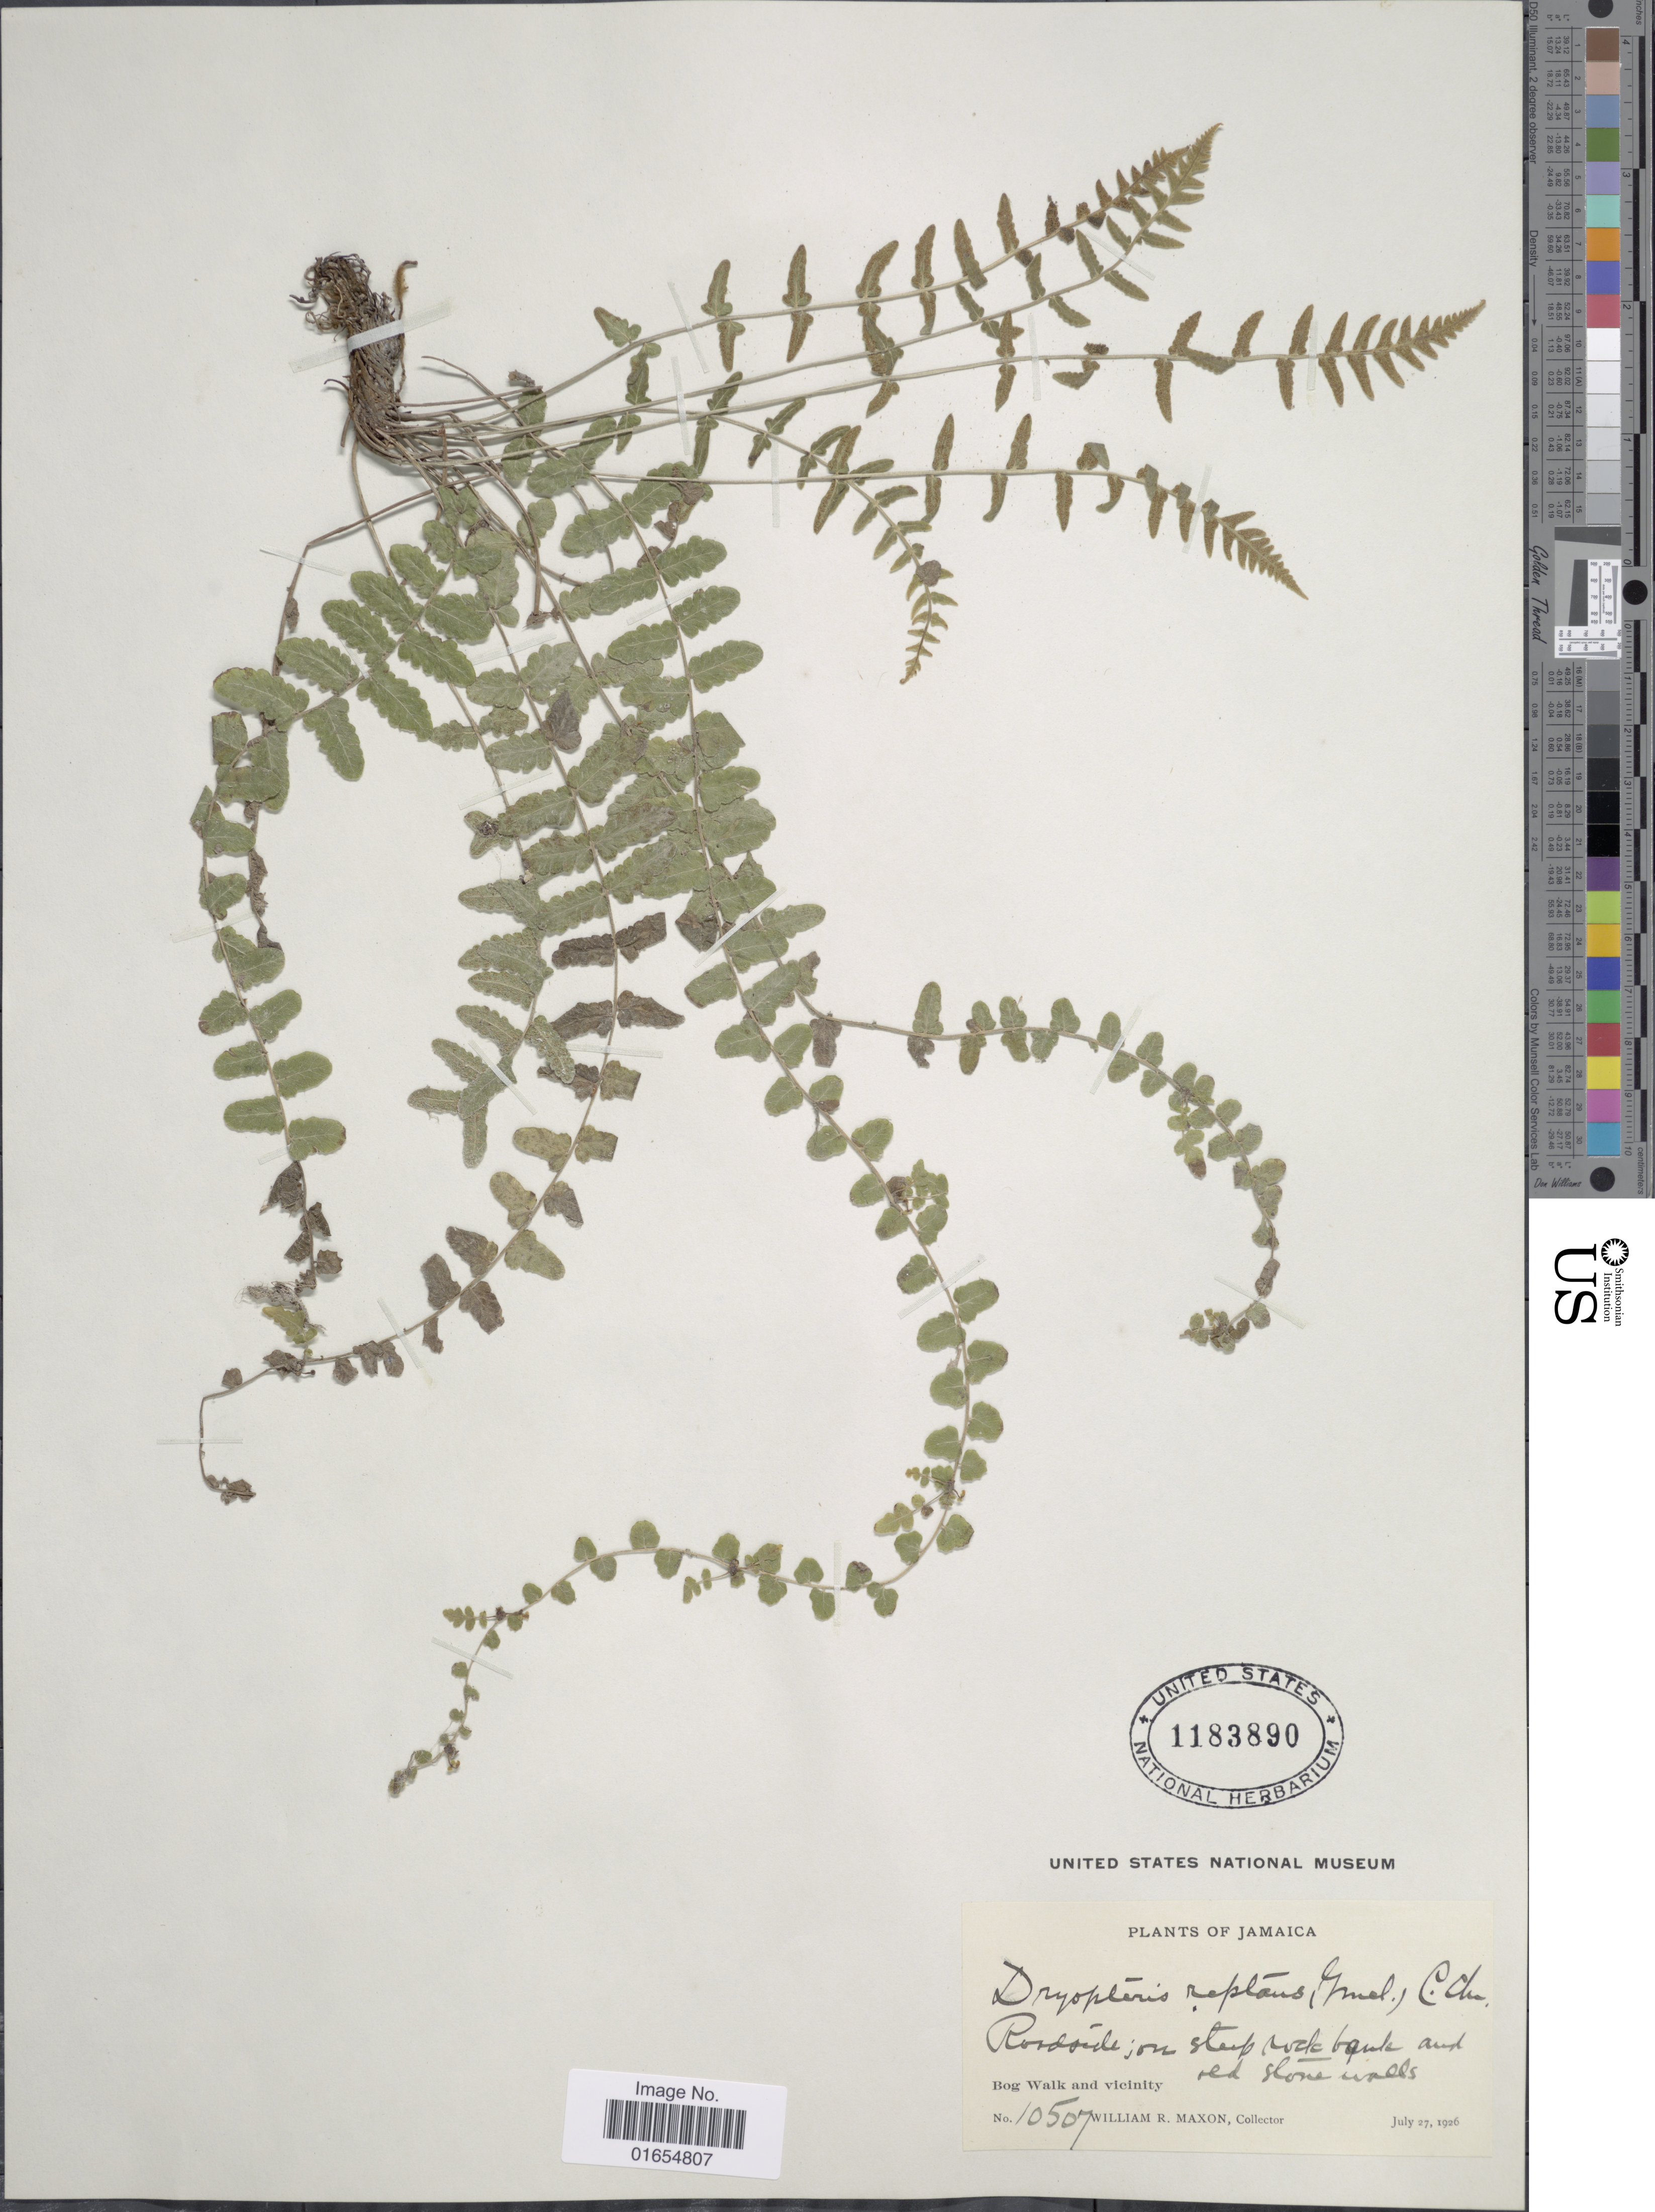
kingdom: Plantae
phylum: Tracheophyta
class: Polypodiopsida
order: Polypodiales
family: Thelypteridaceae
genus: Goniopteris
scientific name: Goniopteris reptans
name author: (J.F. Gmel.) C. Presl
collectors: W. R. Maxon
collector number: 10507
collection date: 1926-07-27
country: Jamaica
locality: Roadside; on steep rock bank and old stone walls, Bog Walk and vicinity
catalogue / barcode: US 1183890